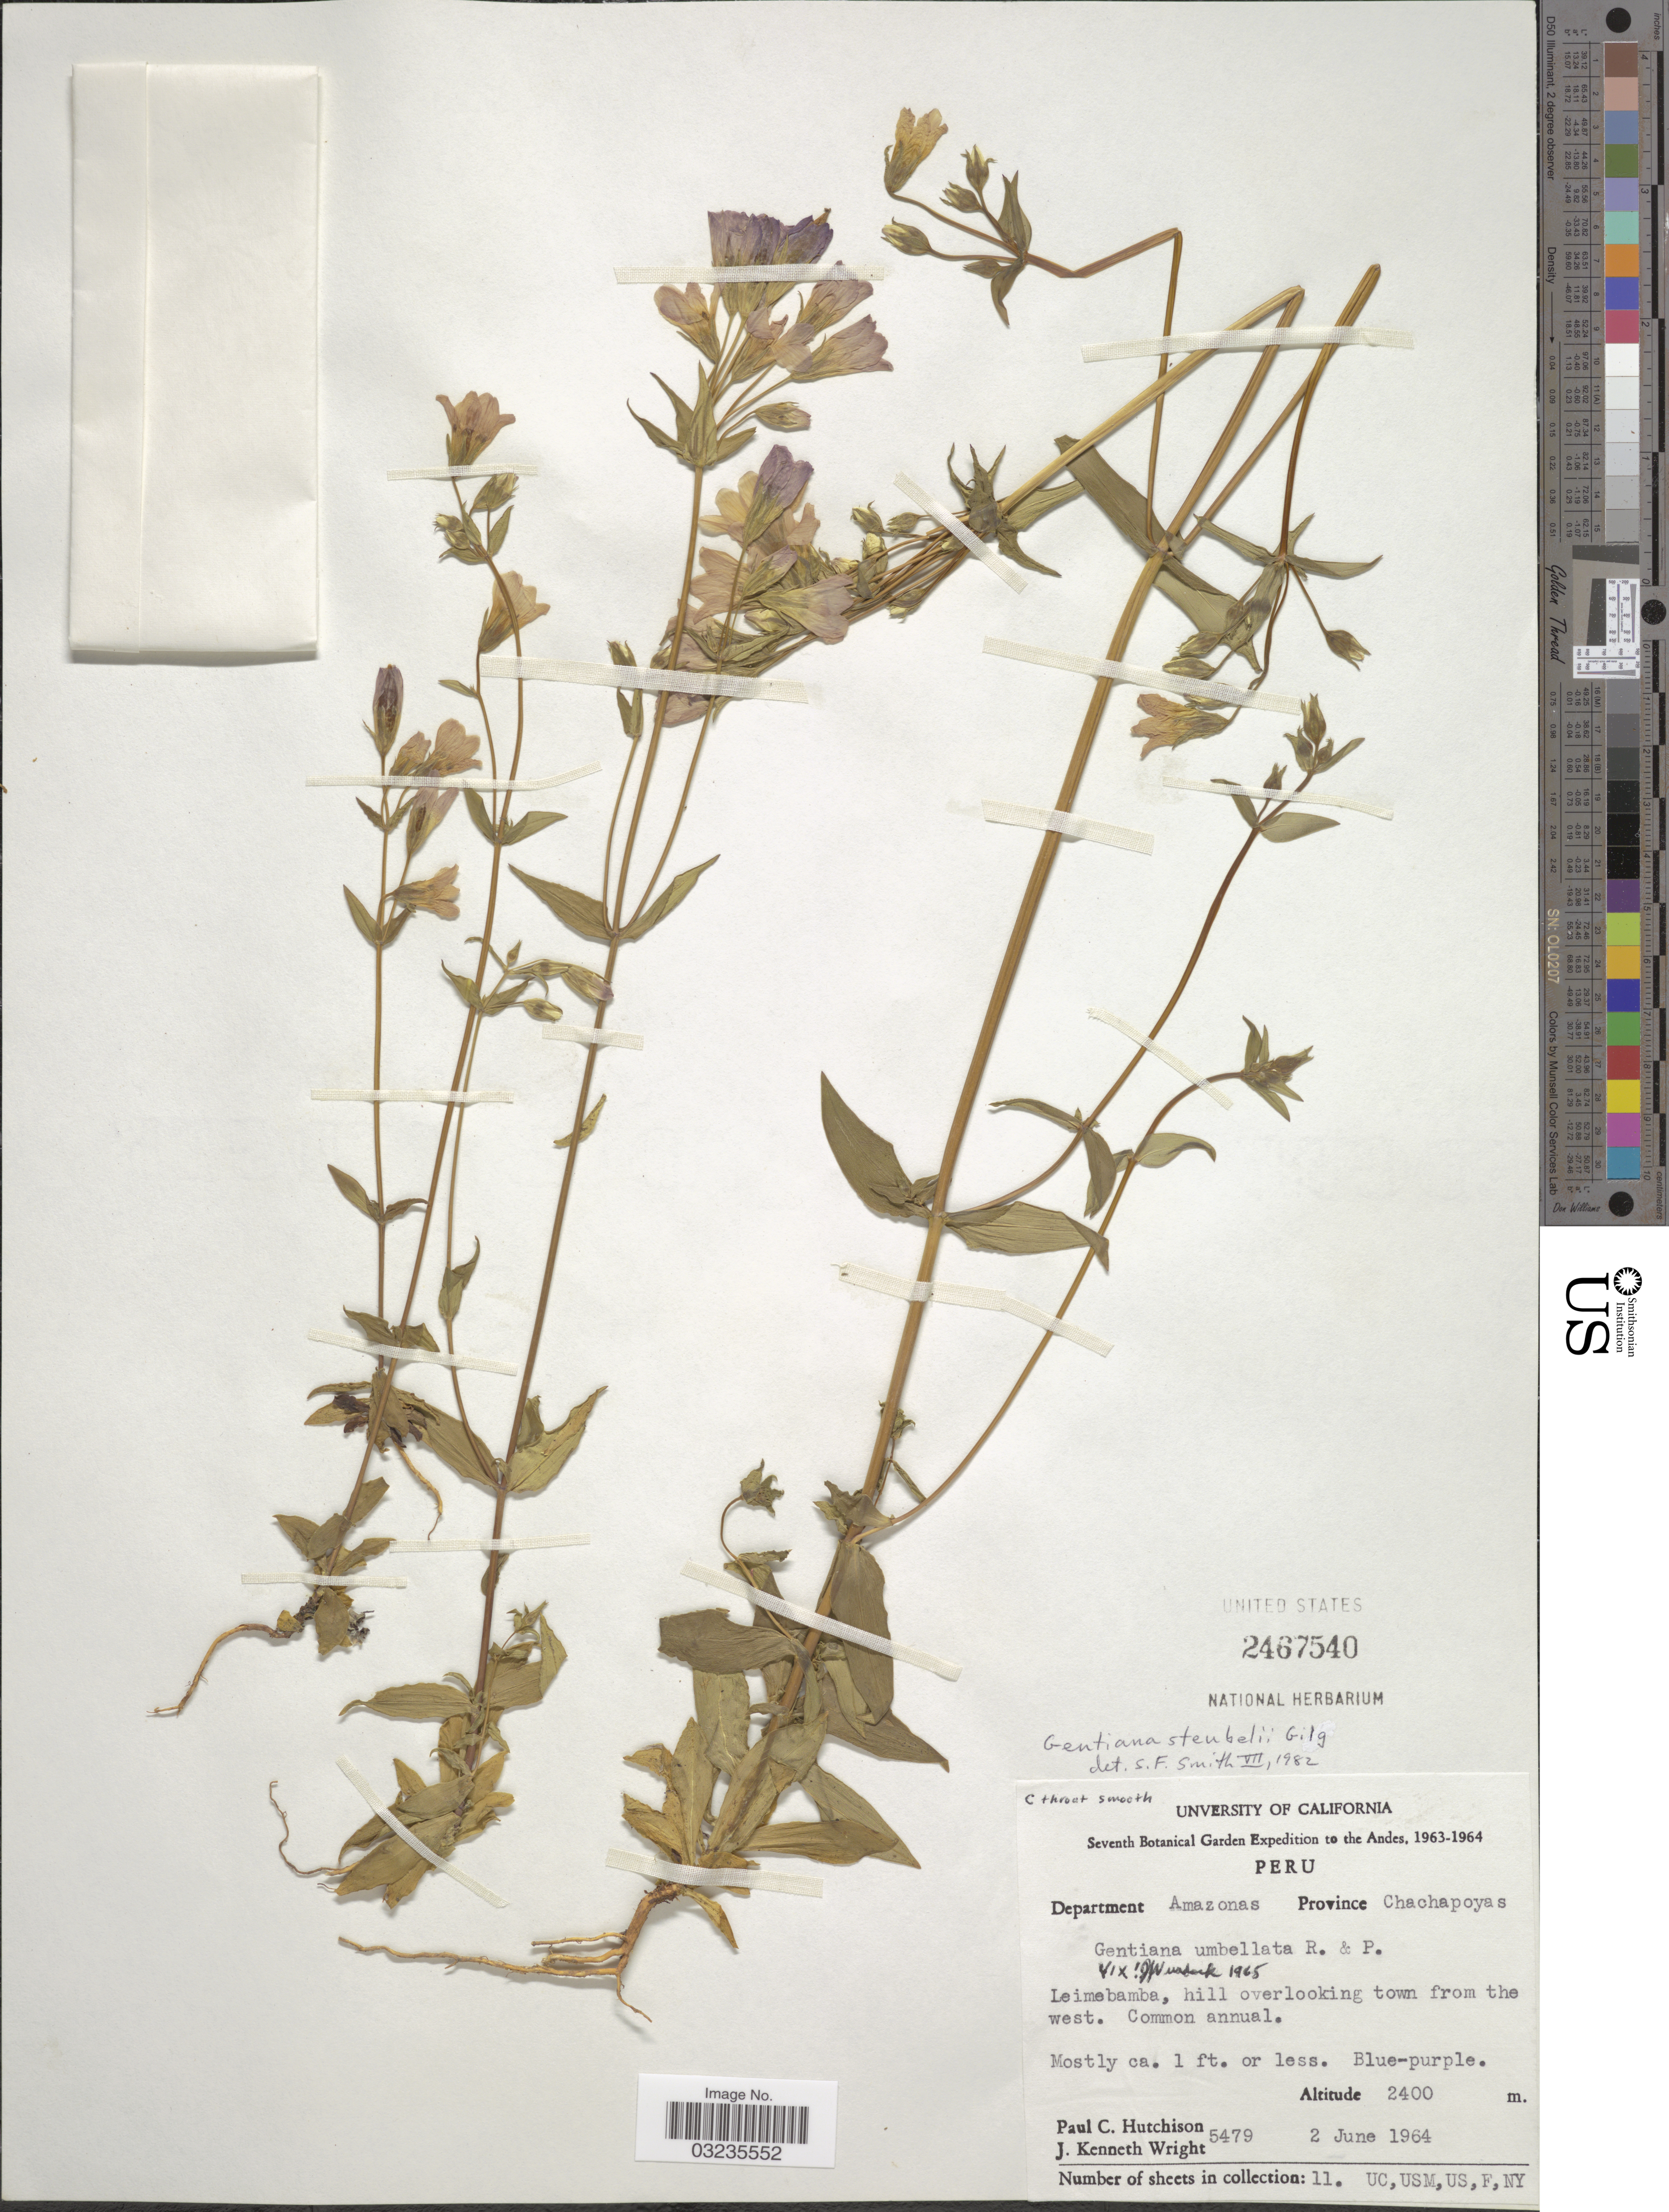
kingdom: Plantae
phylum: Tracheophyta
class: Magnoliopsida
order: Gentianales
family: Gentianaceae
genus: Gentiana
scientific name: Gentiana stuebelii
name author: Gilg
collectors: P. C. Hutchison & J. K. Wright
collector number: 5479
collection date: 1964-06-02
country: Peru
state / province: Amazonas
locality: Andes. Department Amazonas. Province Chachapoyas. Leimebamba, hill overlooking town from the west.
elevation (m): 2400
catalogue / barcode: US 2467540